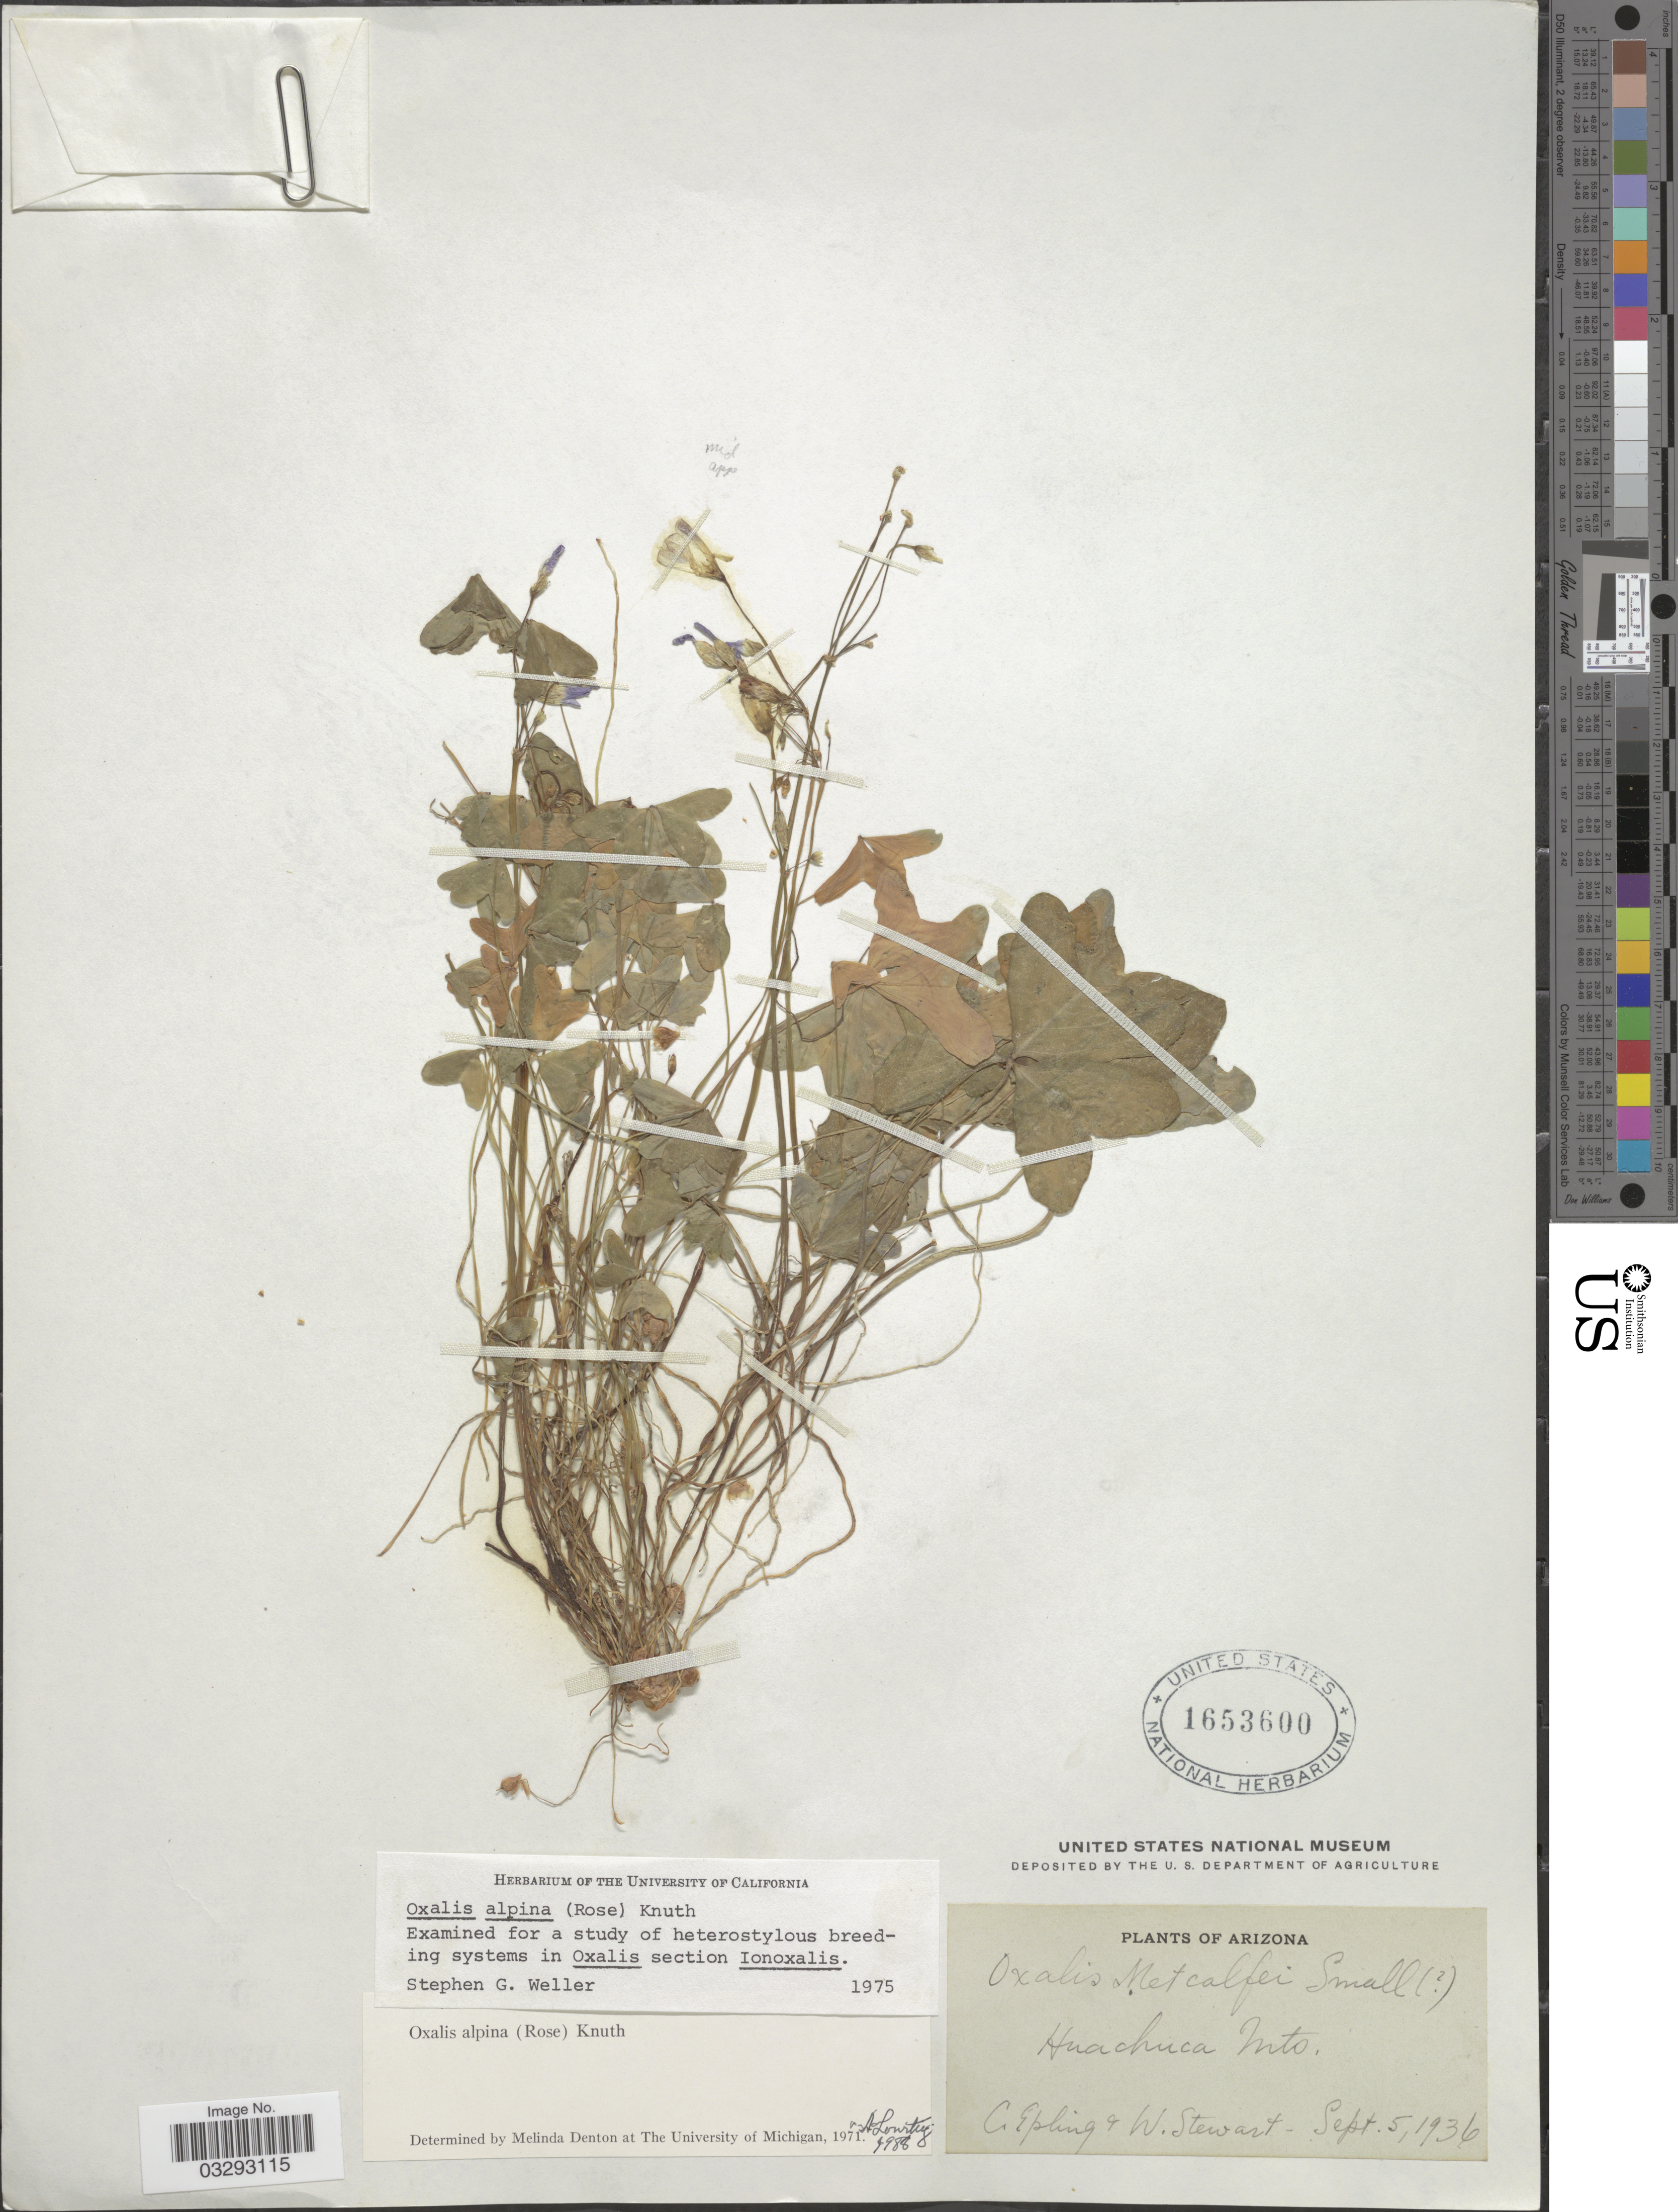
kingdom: Plantae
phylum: Tracheophyta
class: Magnoliopsida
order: Oxalidales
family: Oxalidaceae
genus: Oxalis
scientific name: Oxalis alpina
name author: (Rose) R. Knuth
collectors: C. C. Epling & W. Stewart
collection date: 1936-09-05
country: United States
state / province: Arizona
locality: Huachuca Mts.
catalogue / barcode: US 1653600